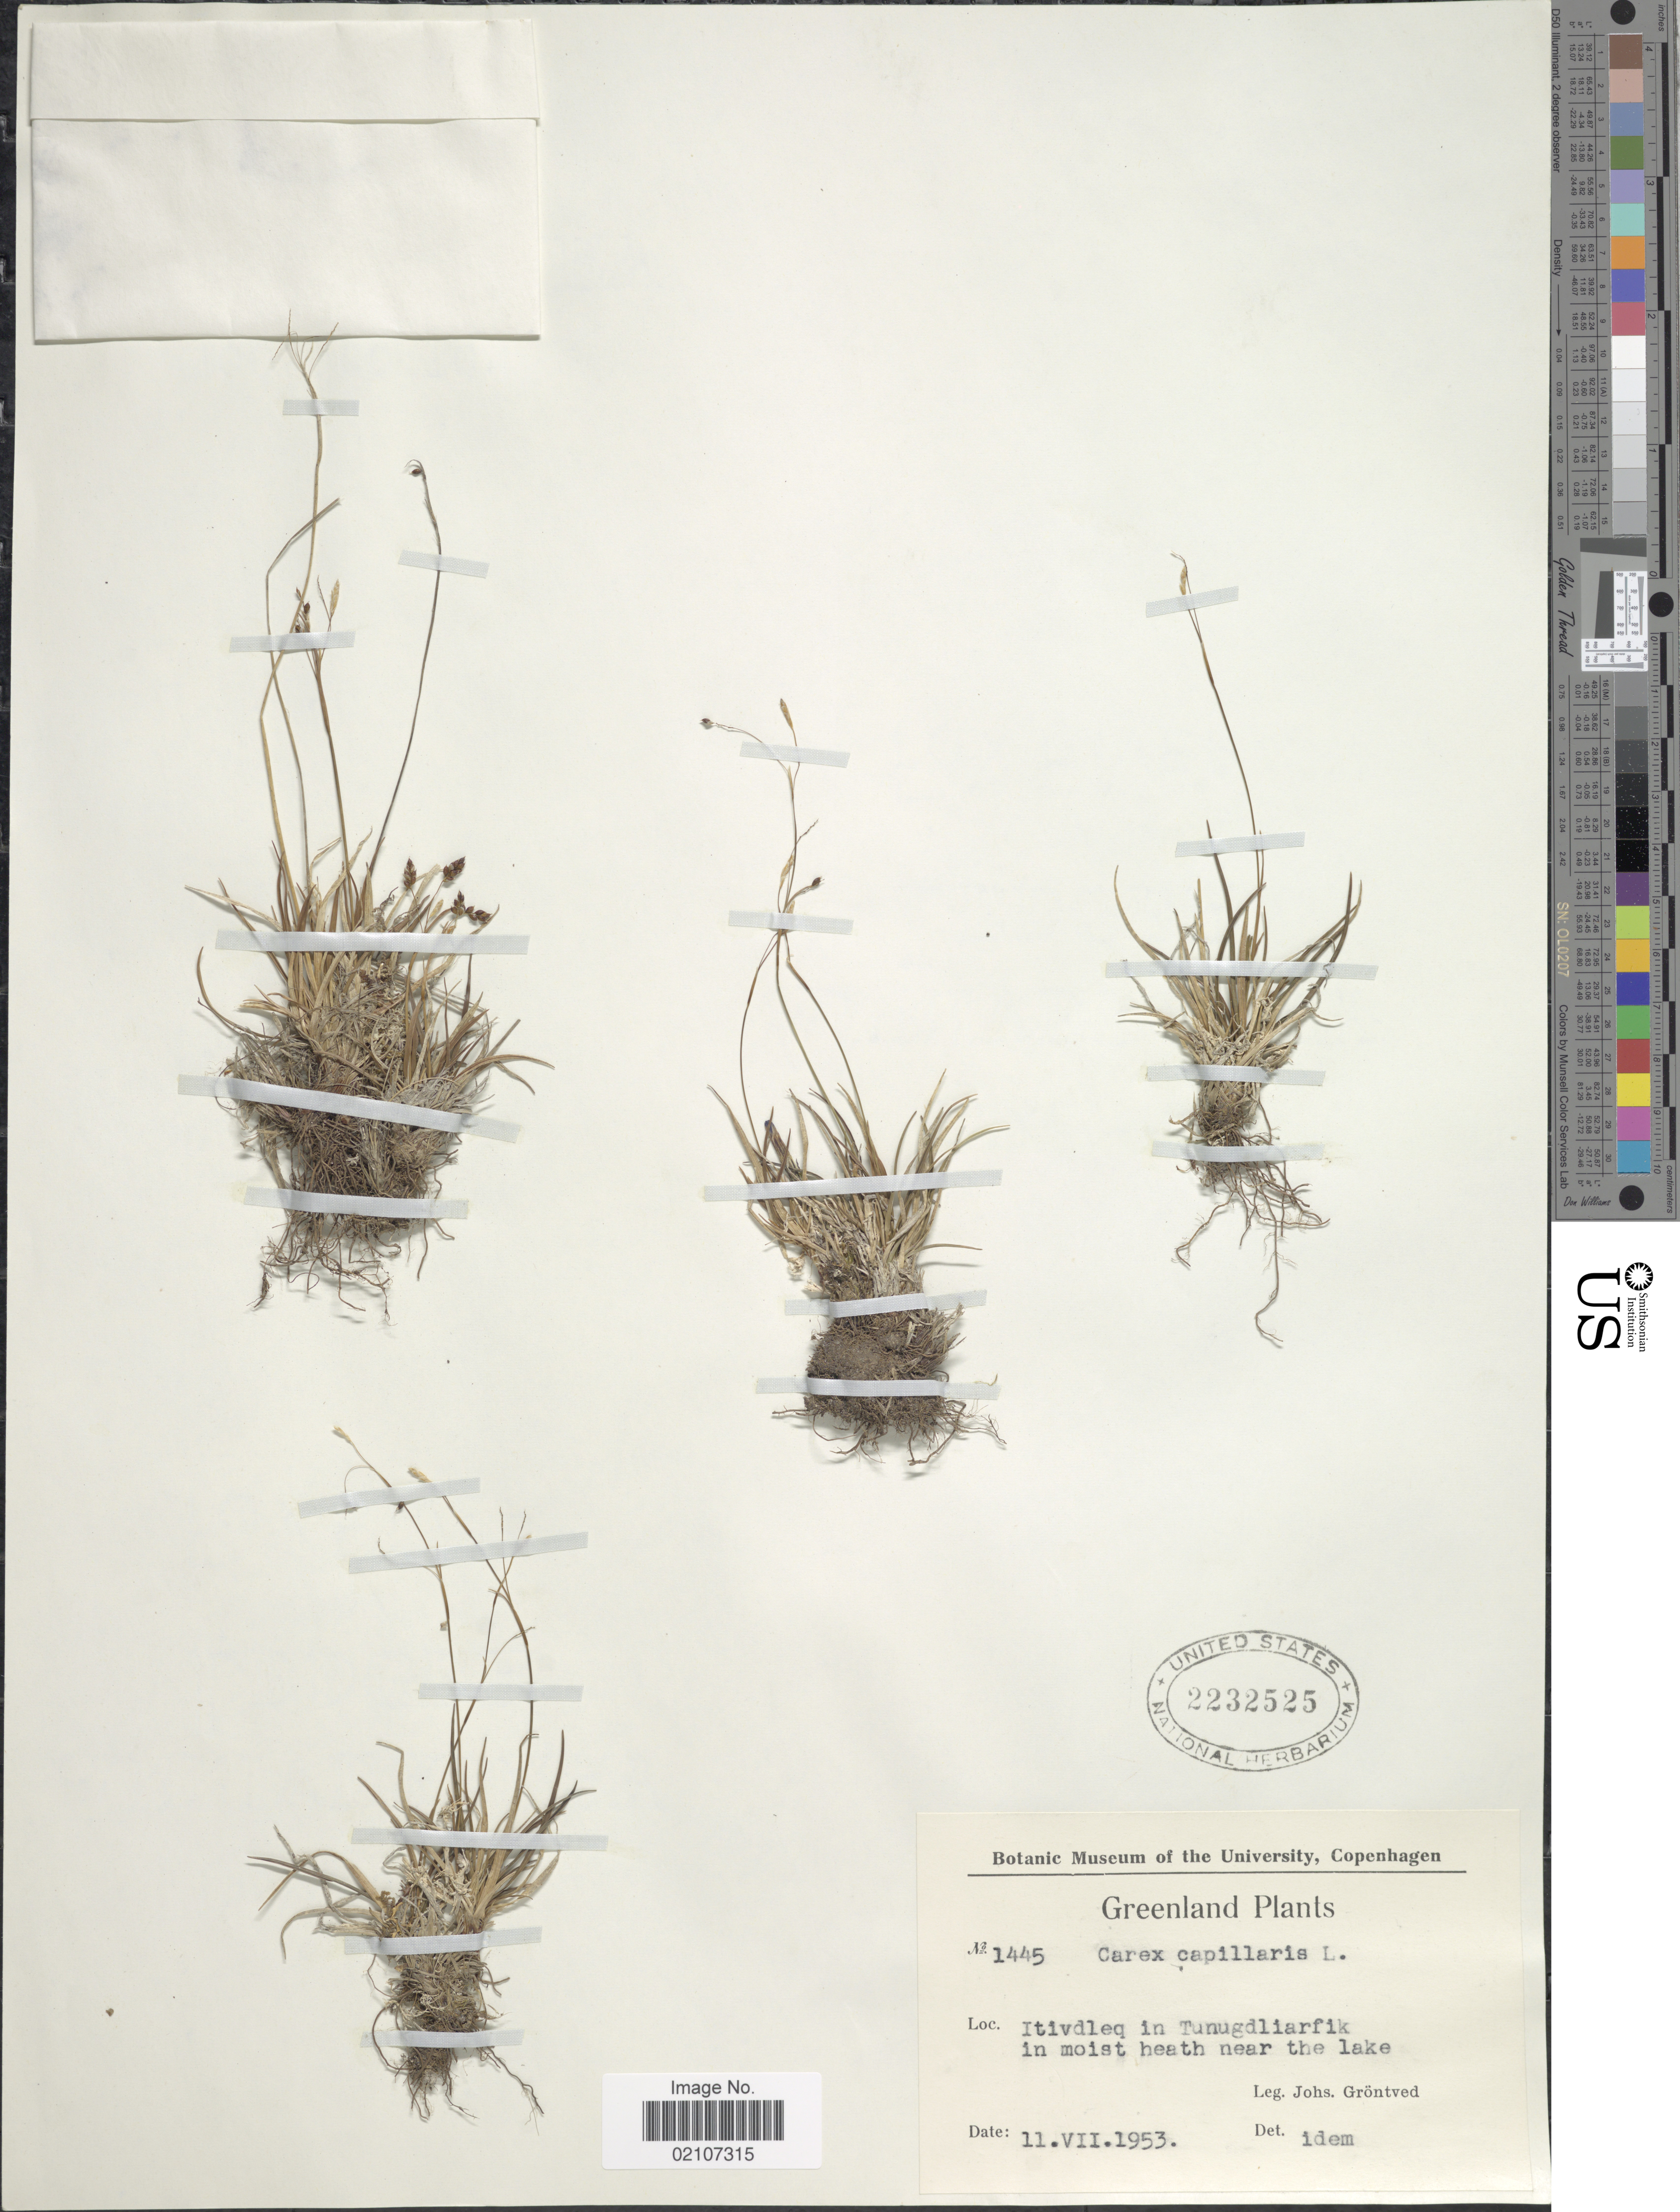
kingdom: Plantae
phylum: Tracheophyta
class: Liliopsida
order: Poales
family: Cyperaceae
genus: Carex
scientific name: Carex capillaris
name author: L.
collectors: J. Gröntved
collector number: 1445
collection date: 1953-07-11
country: Greenland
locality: Itivdleq in Tunugdliarfik in moist heath near the lake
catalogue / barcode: US 2232525